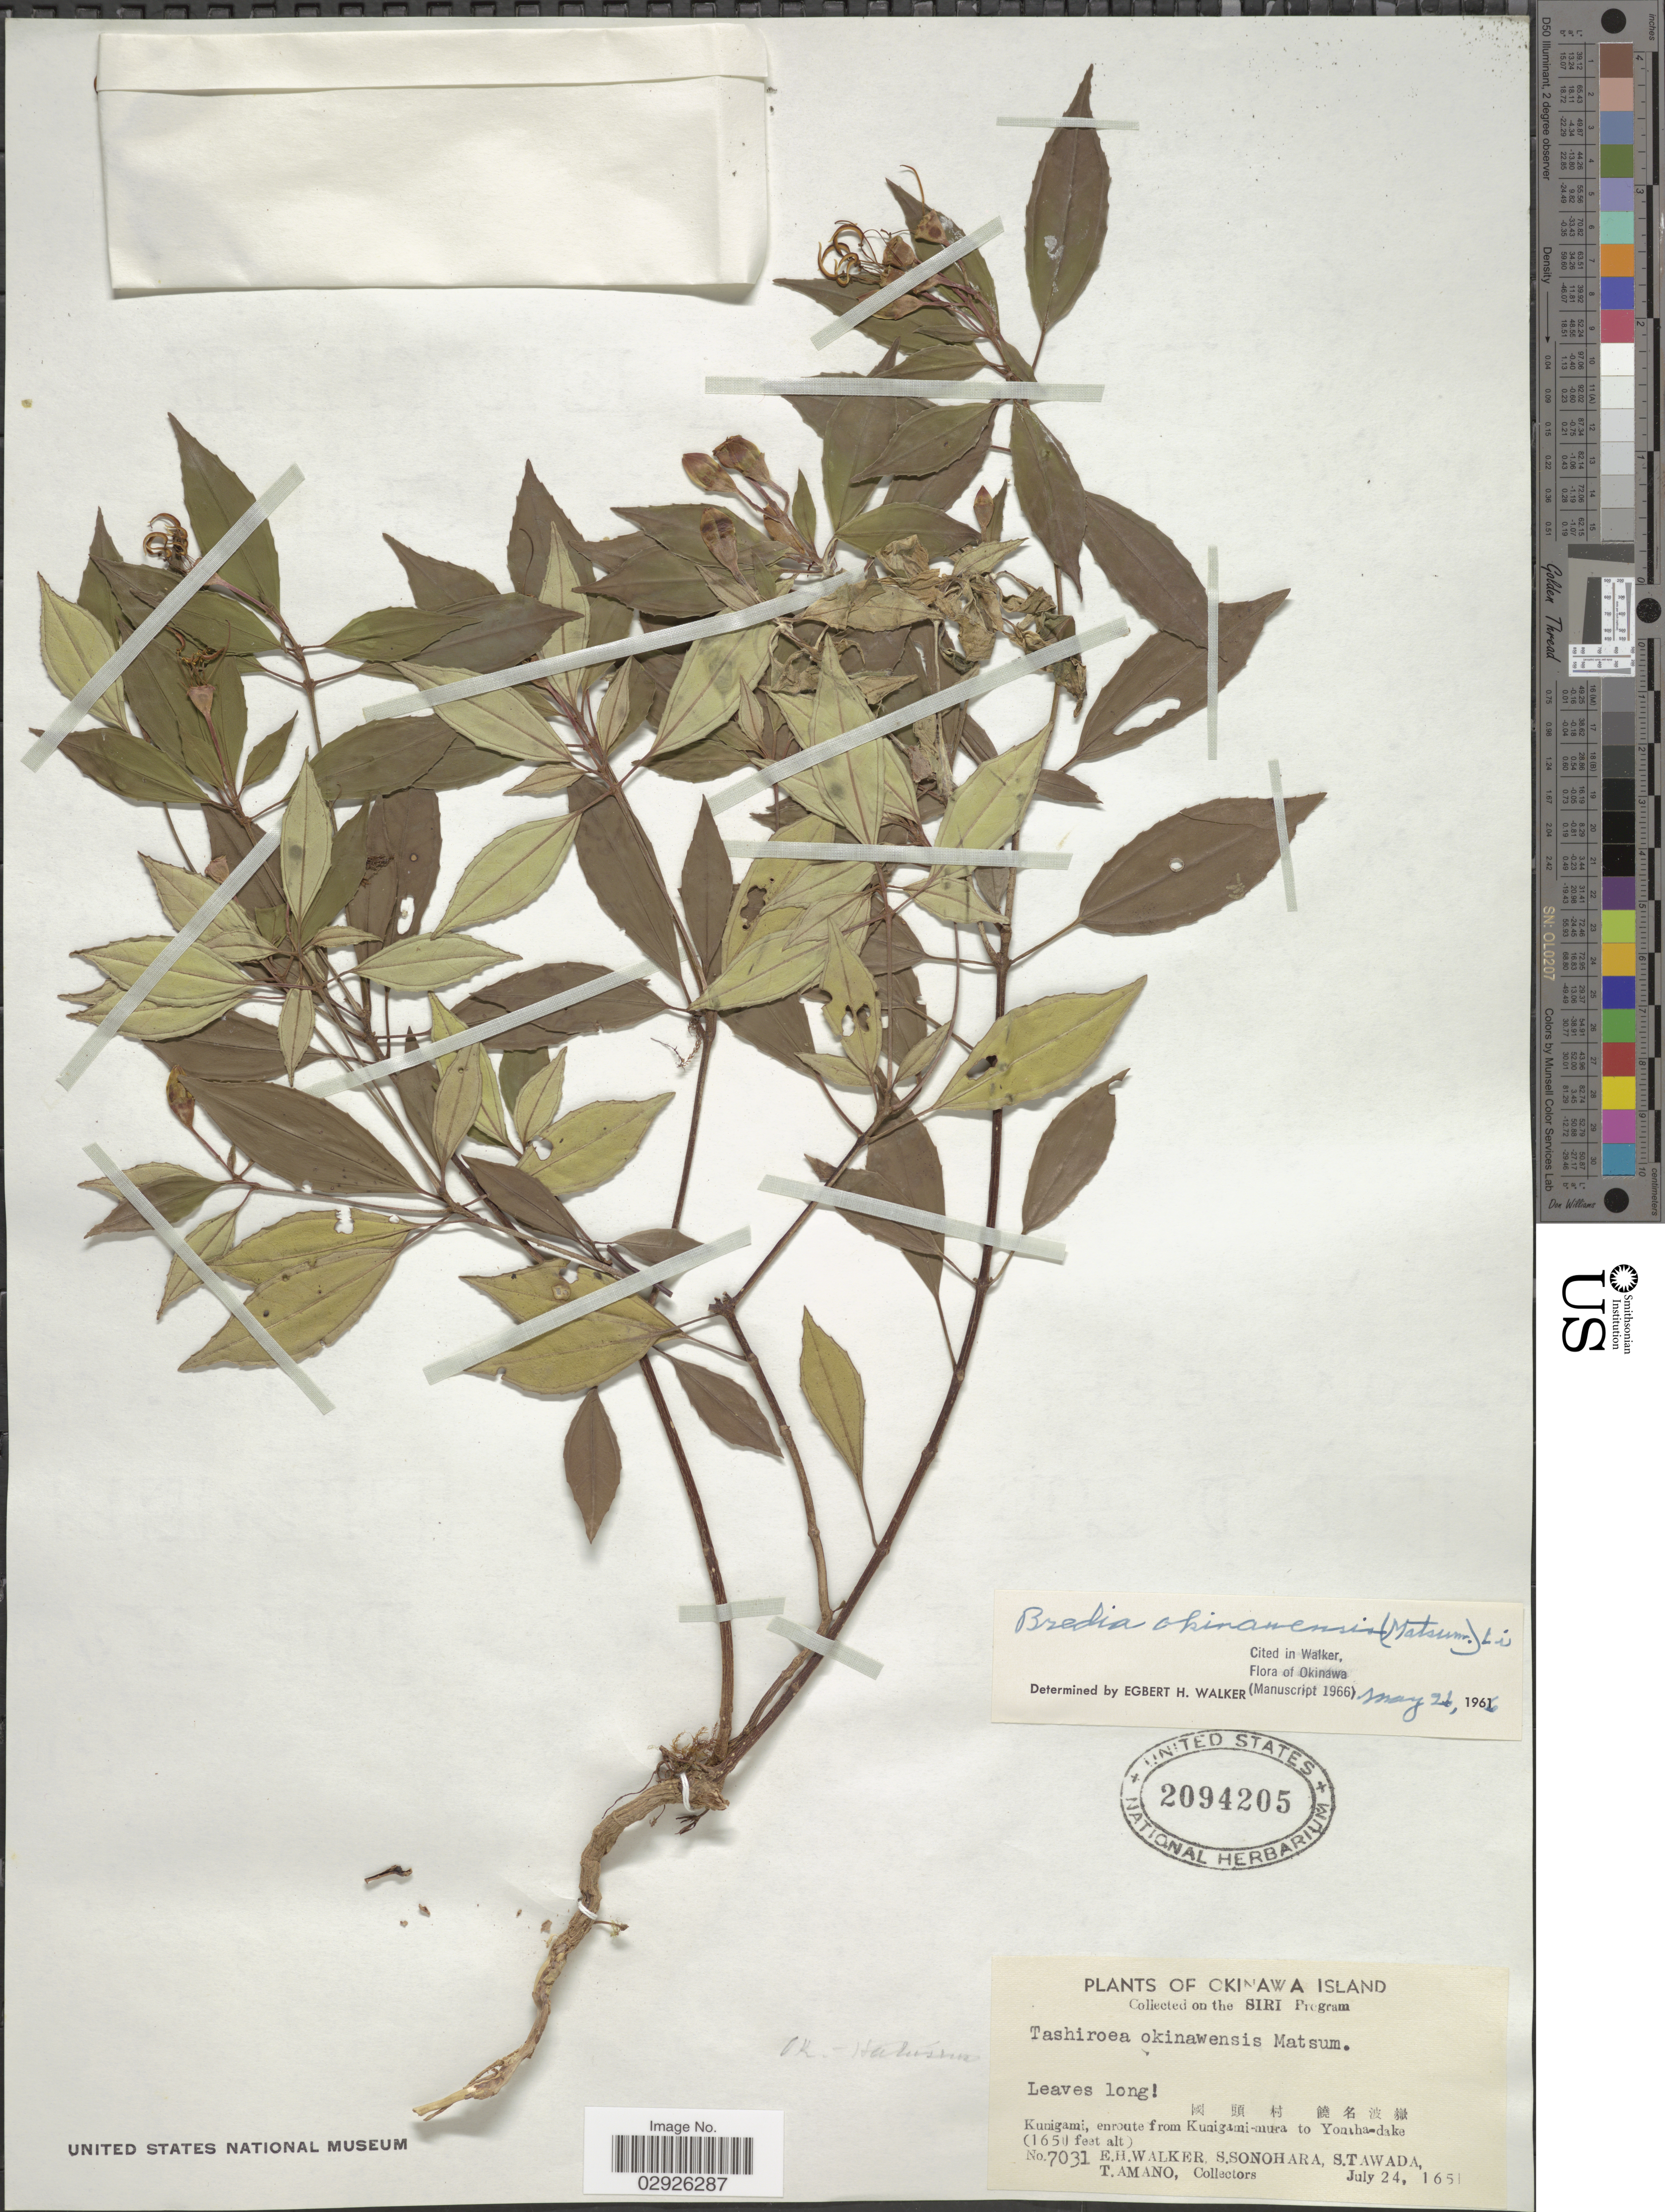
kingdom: Plantae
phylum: Tracheophyta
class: Magnoliopsida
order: Myrtales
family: Melastomataceae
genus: Tashiroea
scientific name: Tashiroea okinawensis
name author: Matsum.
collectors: E. H. Walker, S. Sonohara, S. Tawada & T. Amano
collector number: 7031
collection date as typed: Transcribed d/m/y: 24/7/1651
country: Japan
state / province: Okinawa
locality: Okinawa Island, Kunugami, en route from Kunigami-mura to Yonaha-dake.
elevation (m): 503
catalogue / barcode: US 2094205